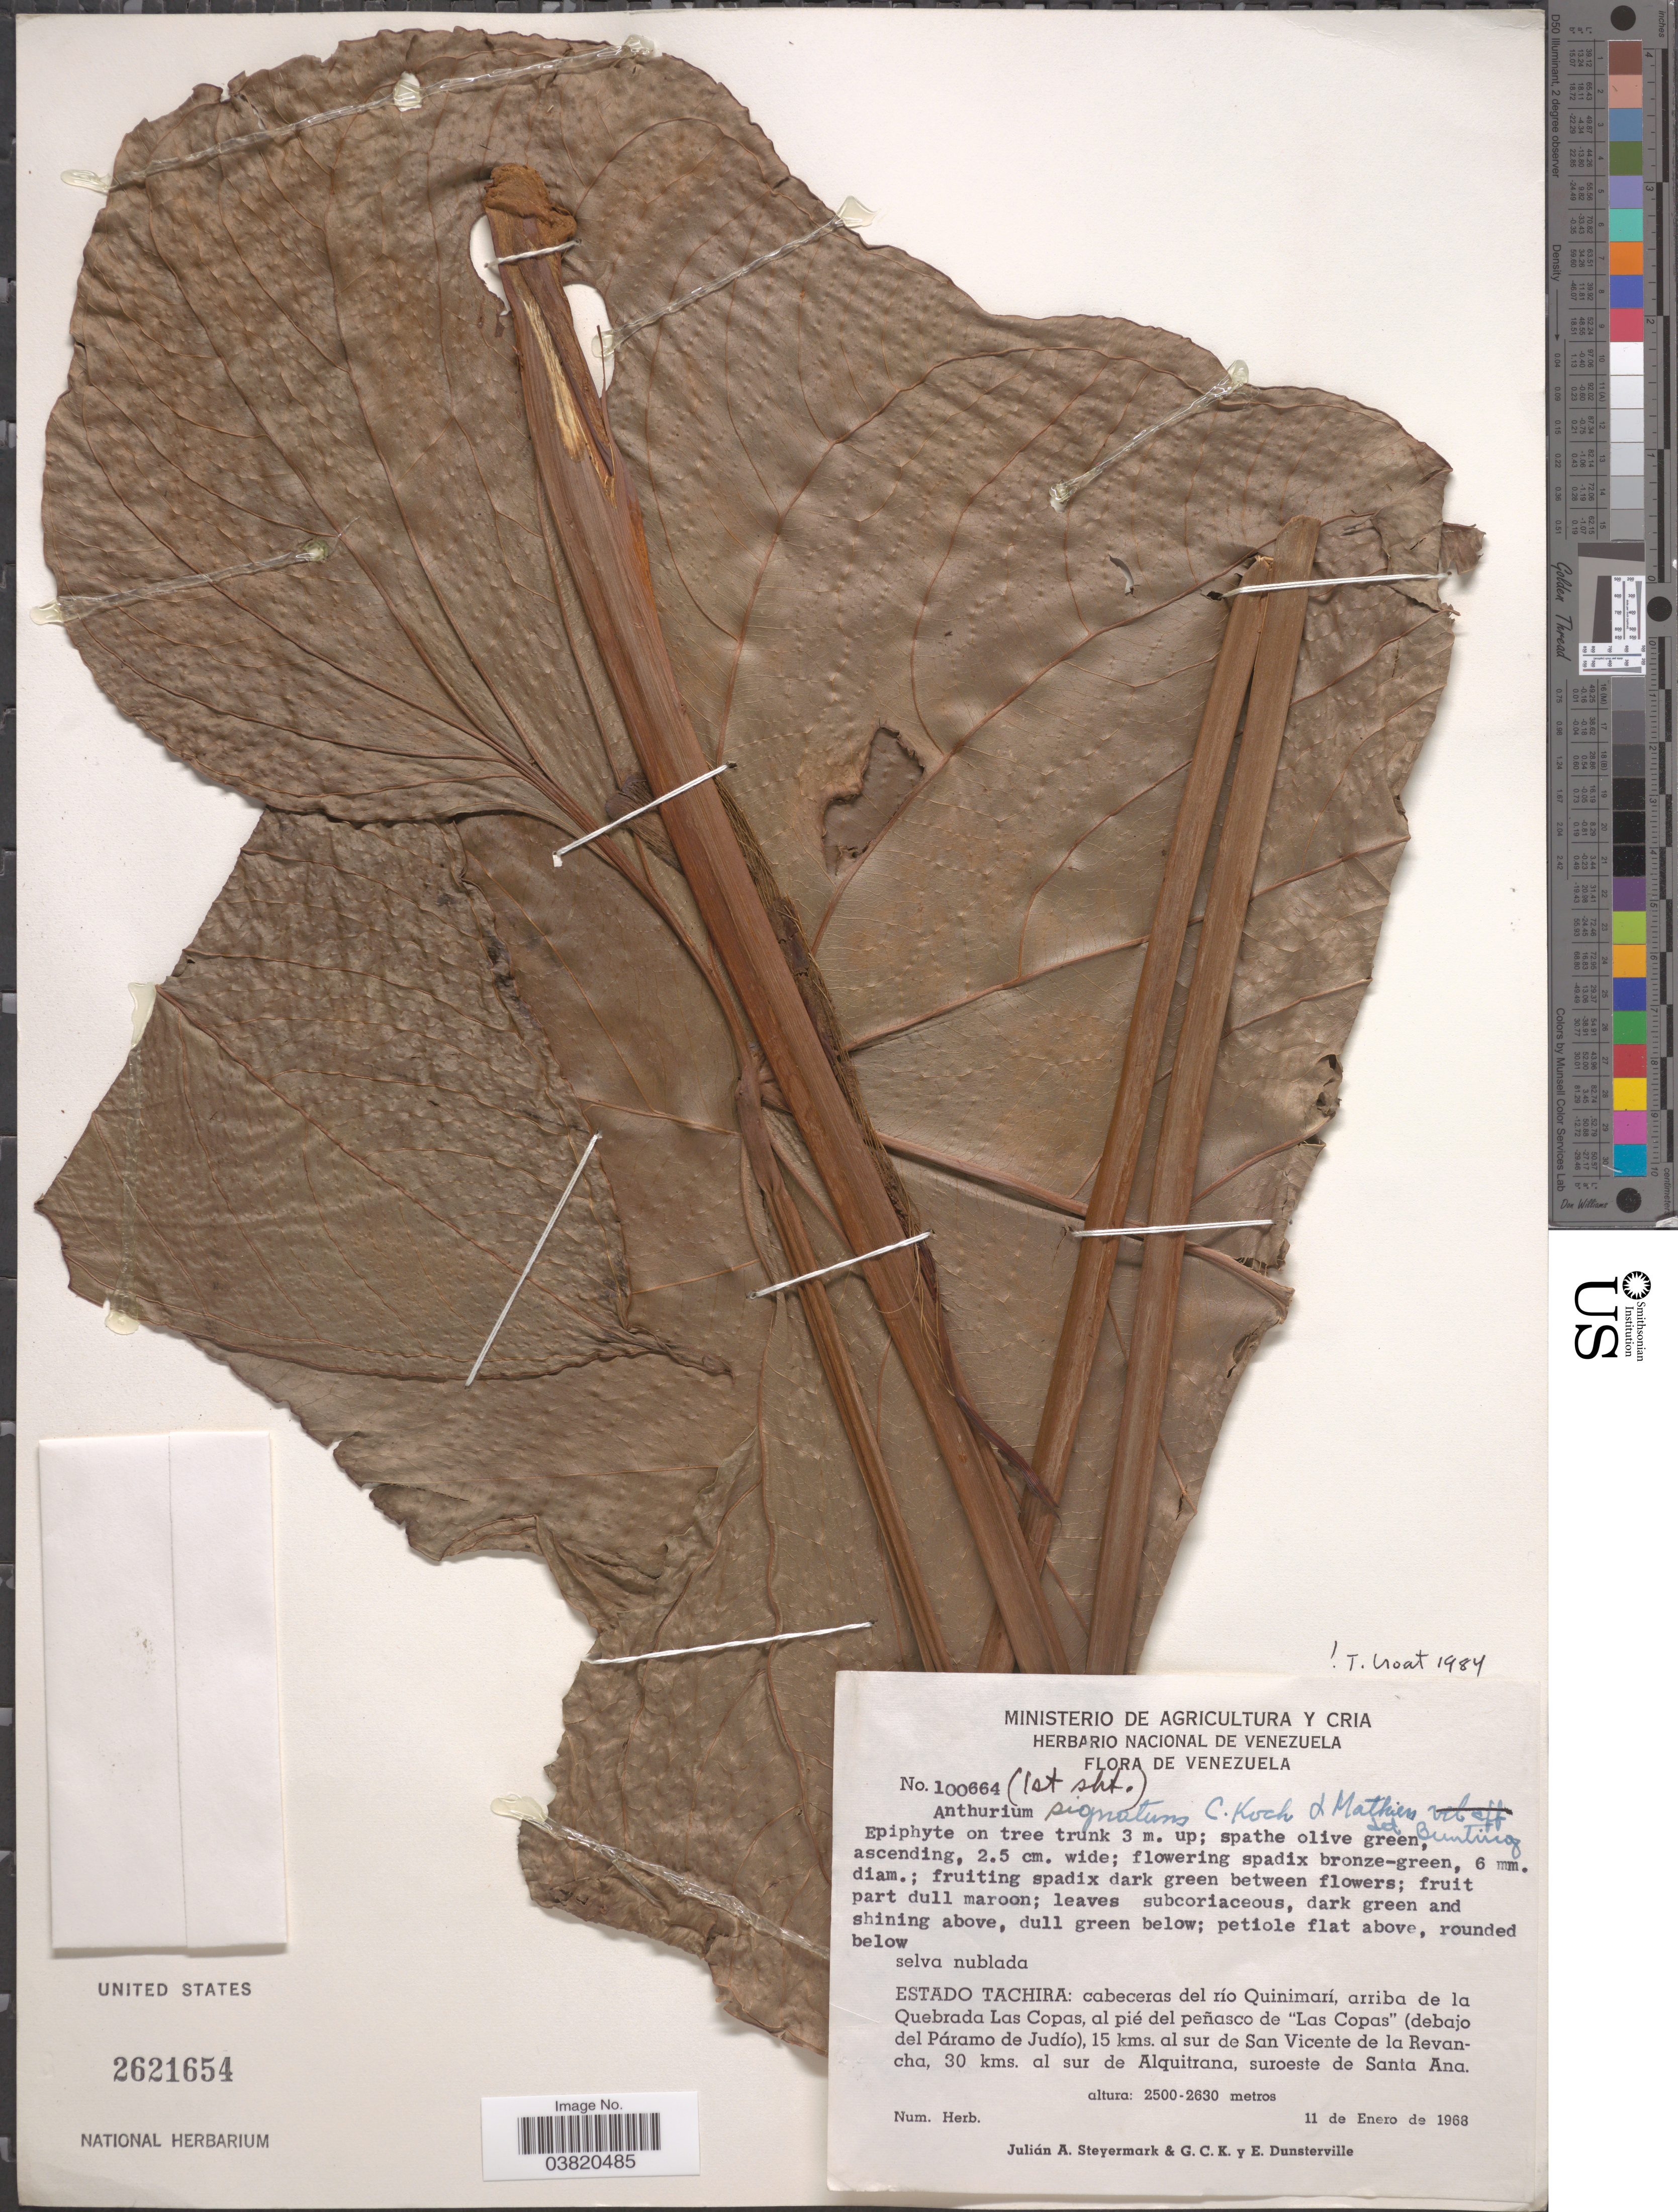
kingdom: Plantae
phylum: Tracheophyta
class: Liliopsida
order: Alismatales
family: Araceae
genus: Anthurium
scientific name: Anthurium signatum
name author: K. Koch & L. Mathieu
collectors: J. Steyermark, G. C. K. Dunsterville & E. Dunsterville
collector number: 100664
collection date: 1968-01-11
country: Venezuela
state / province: Tachira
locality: Cabeceras del río Quinimarí, arriba de la Quebrada Las Copas, al pié del peñasco de "Las Copas" (debajo del Páramo de Judío), 15 kms. al sur de San Vicente de la Revancha, 30 kms. al sur de Alquitrana, suroeste de Santa Ana.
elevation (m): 2500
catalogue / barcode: US 2621654